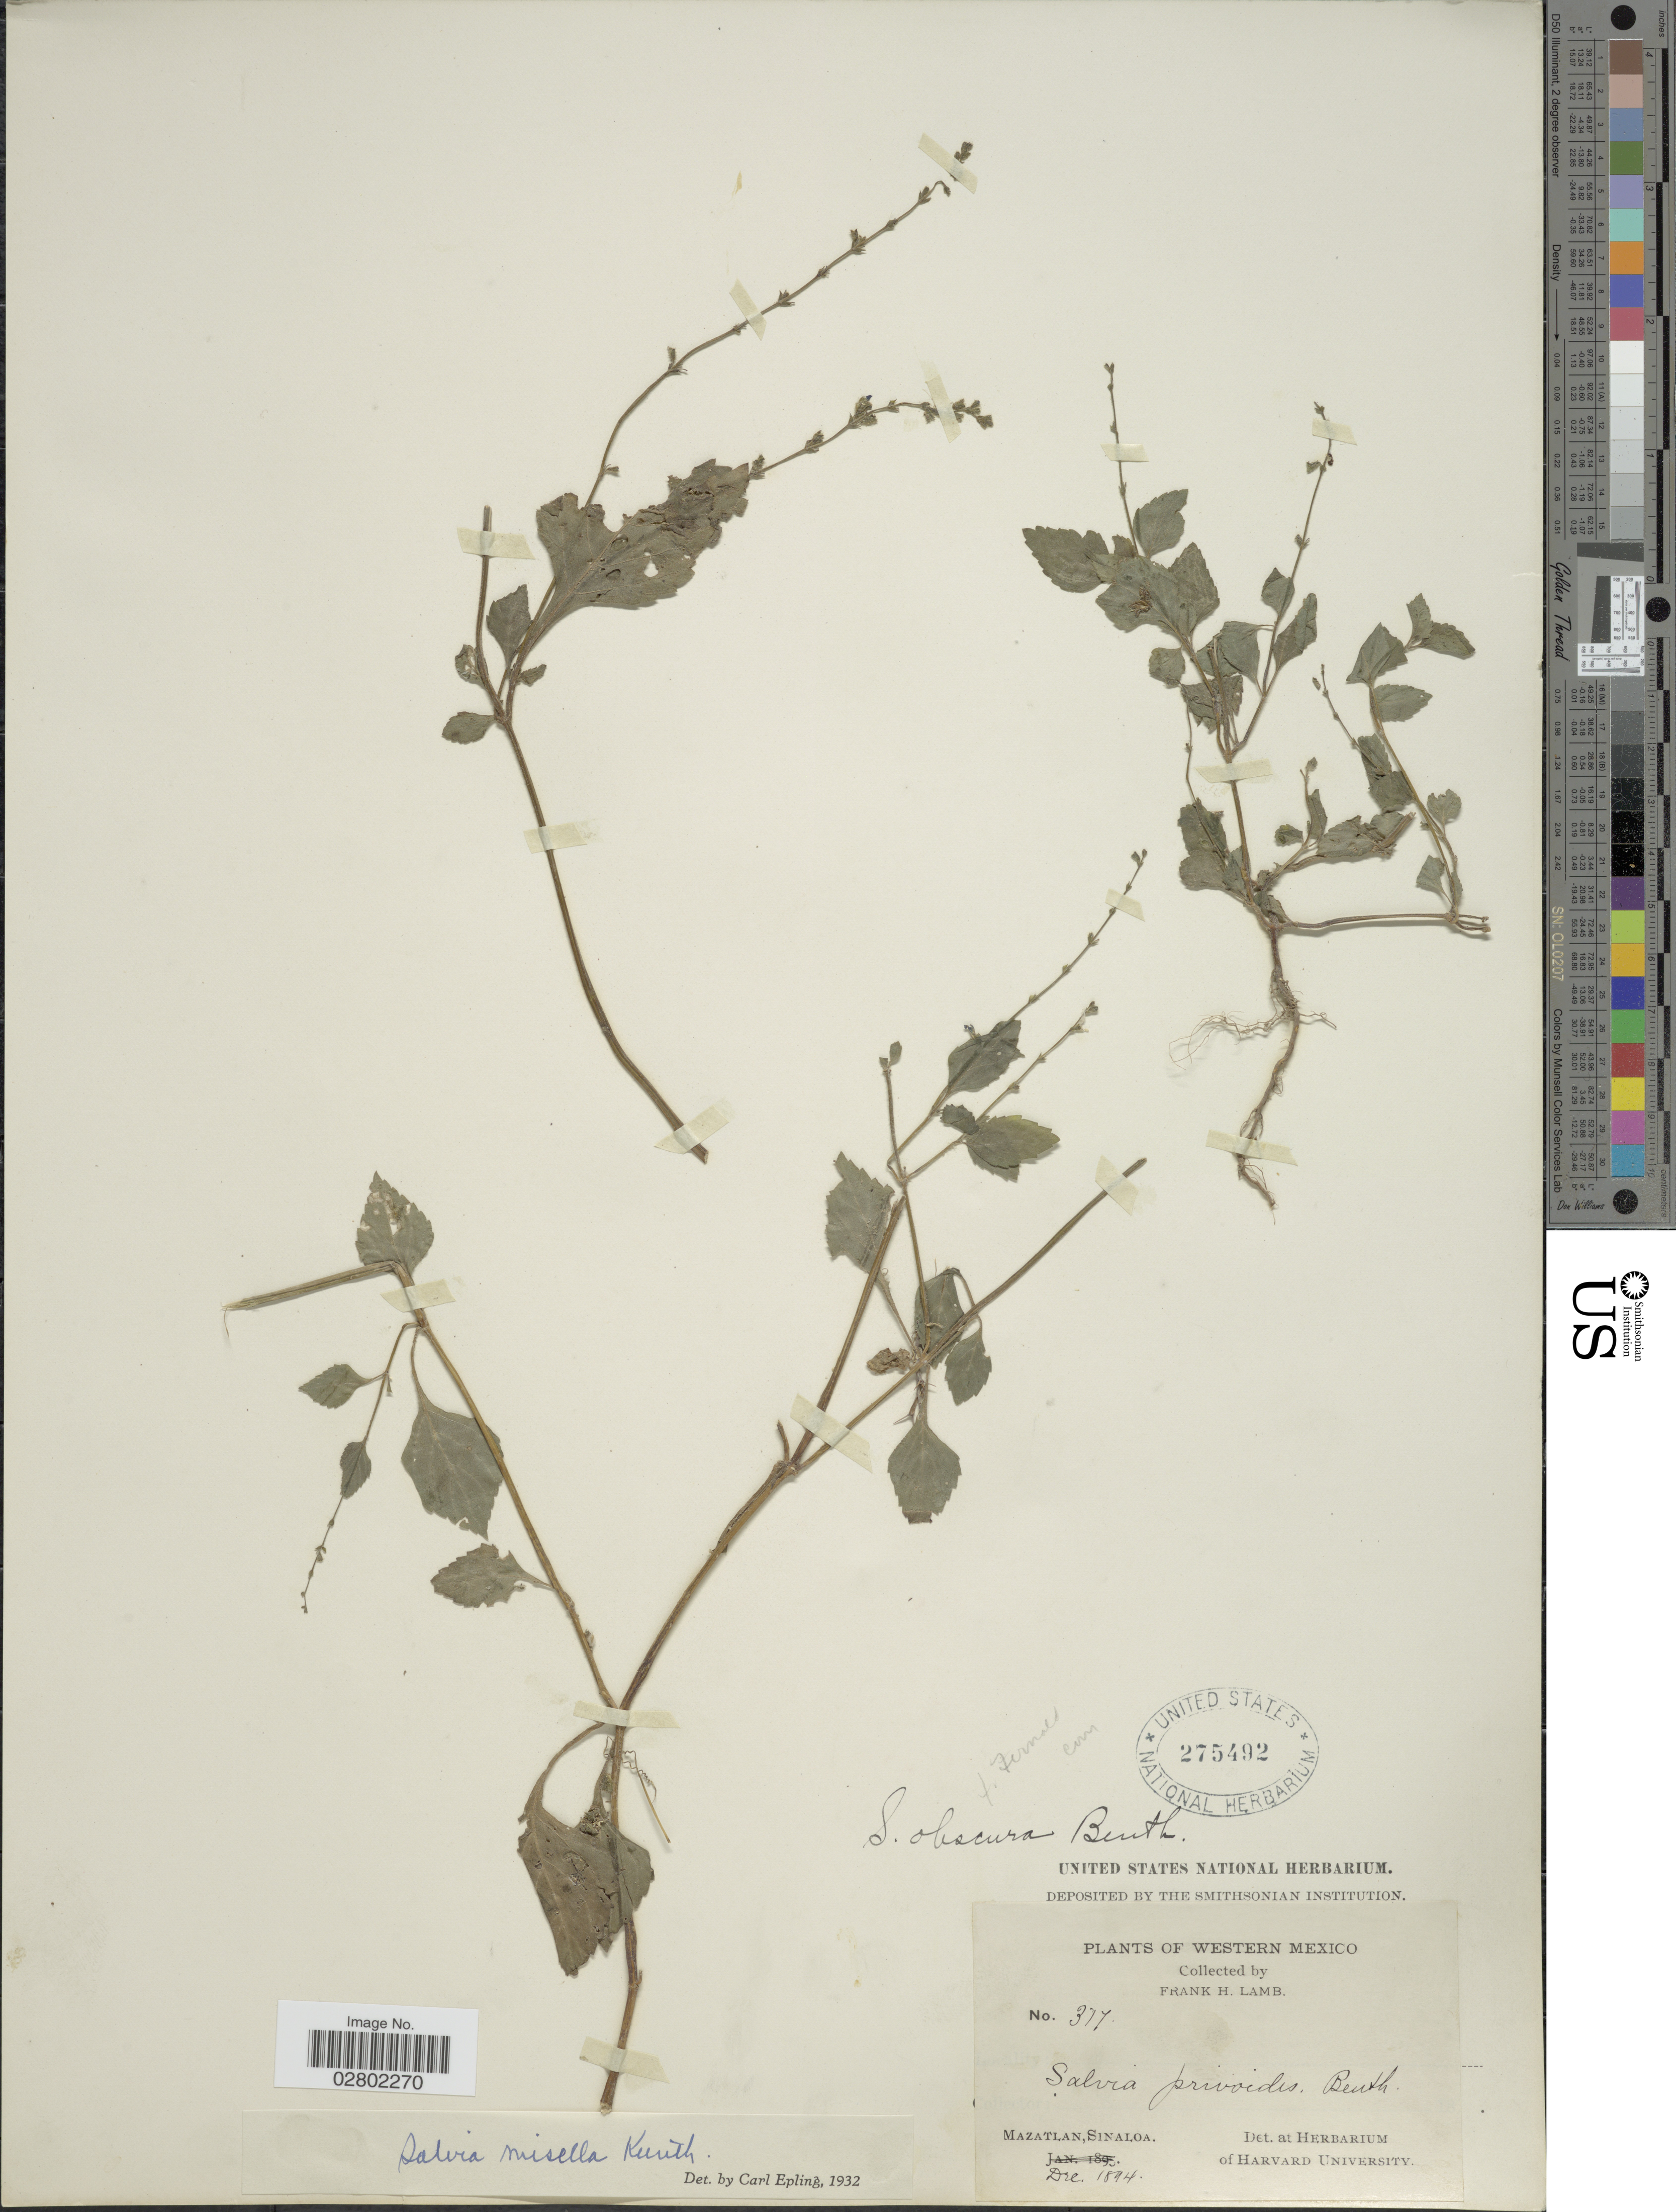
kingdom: Plantae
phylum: Tracheophyta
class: Magnoliopsida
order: Lamiales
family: Lamiaceae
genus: Salvia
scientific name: Salvia misella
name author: Kunth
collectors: F. H. Lamb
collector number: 317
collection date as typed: Dec 1894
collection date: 1894-12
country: Mexico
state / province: Sinaloa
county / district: Mazatlán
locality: Mazatlán.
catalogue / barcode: US 275492